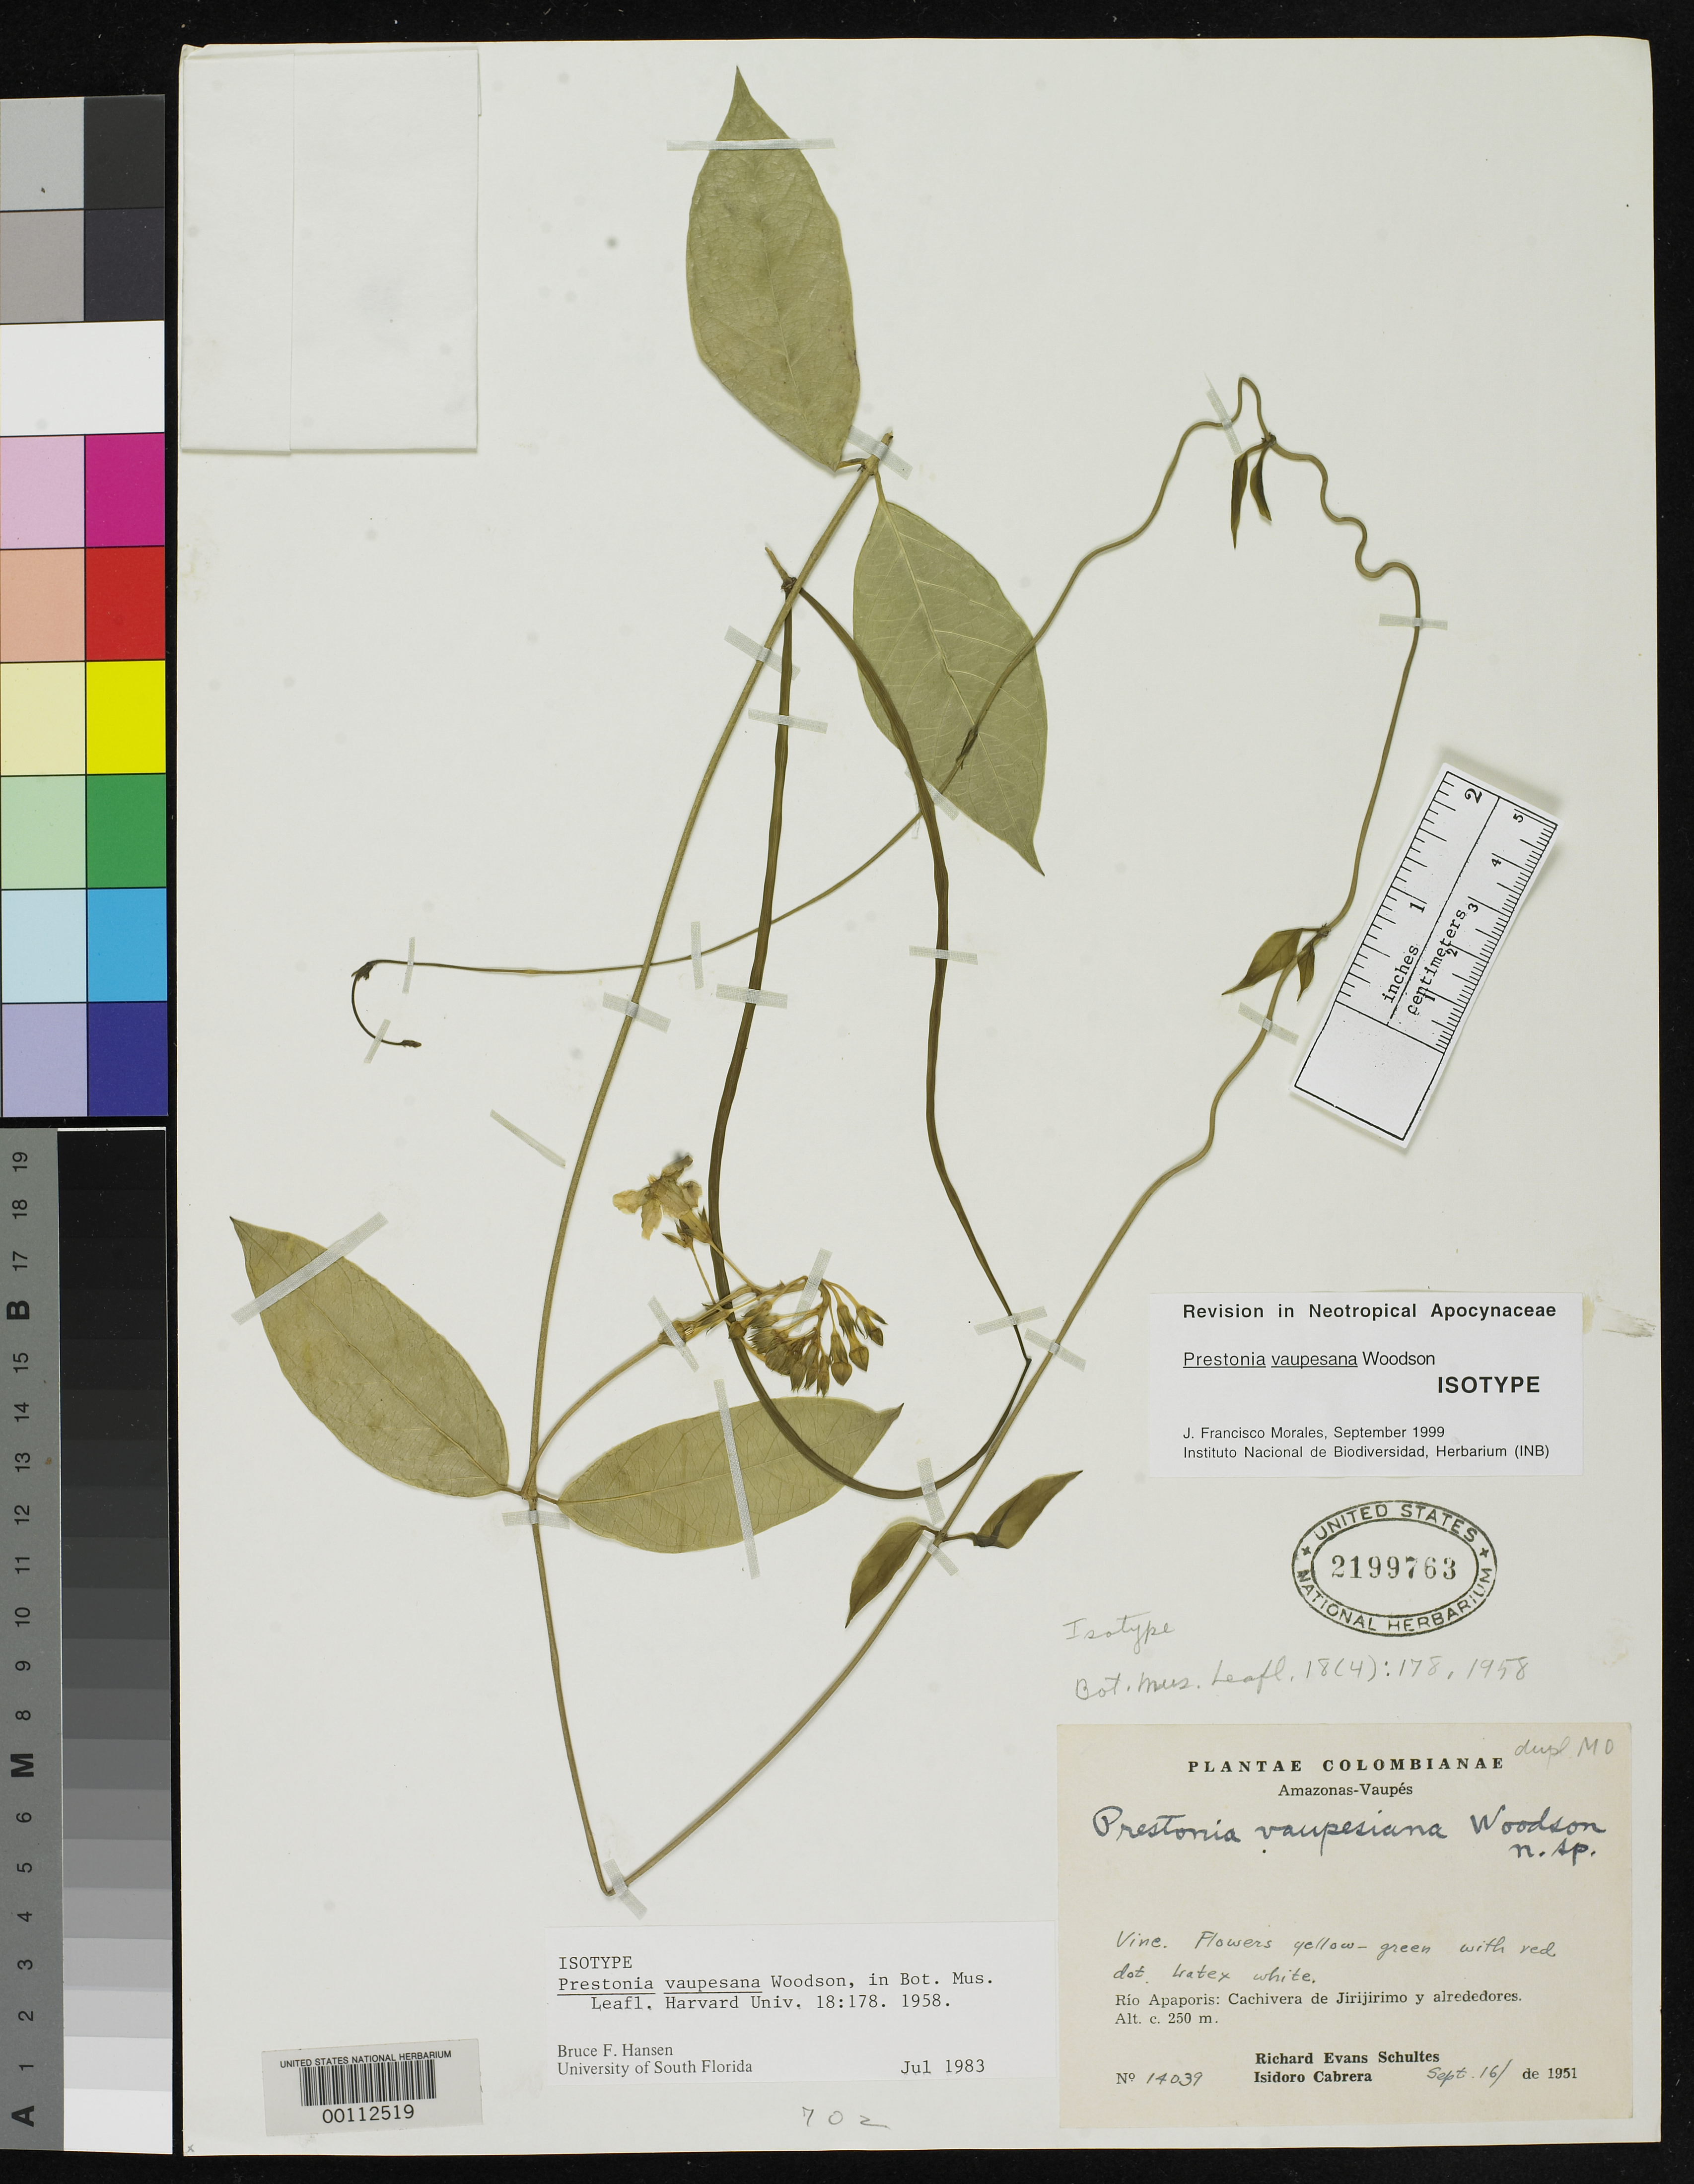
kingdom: Plantae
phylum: Tracheophyta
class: Magnoliopsida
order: Gentianales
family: Apocynaceae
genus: Prestonia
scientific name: Prestonia vaupesana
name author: Woodson in R.E. Schult.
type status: Isotype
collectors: R. E. Schultes & A. L. Cabrera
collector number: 14039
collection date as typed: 16 Sep 1951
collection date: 1951-09-16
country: Colombia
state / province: Amazônas / Vaupés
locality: Rio Apaporis, Cachivera de Jirijirimo y Alrededores.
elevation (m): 250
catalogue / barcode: US 2199763